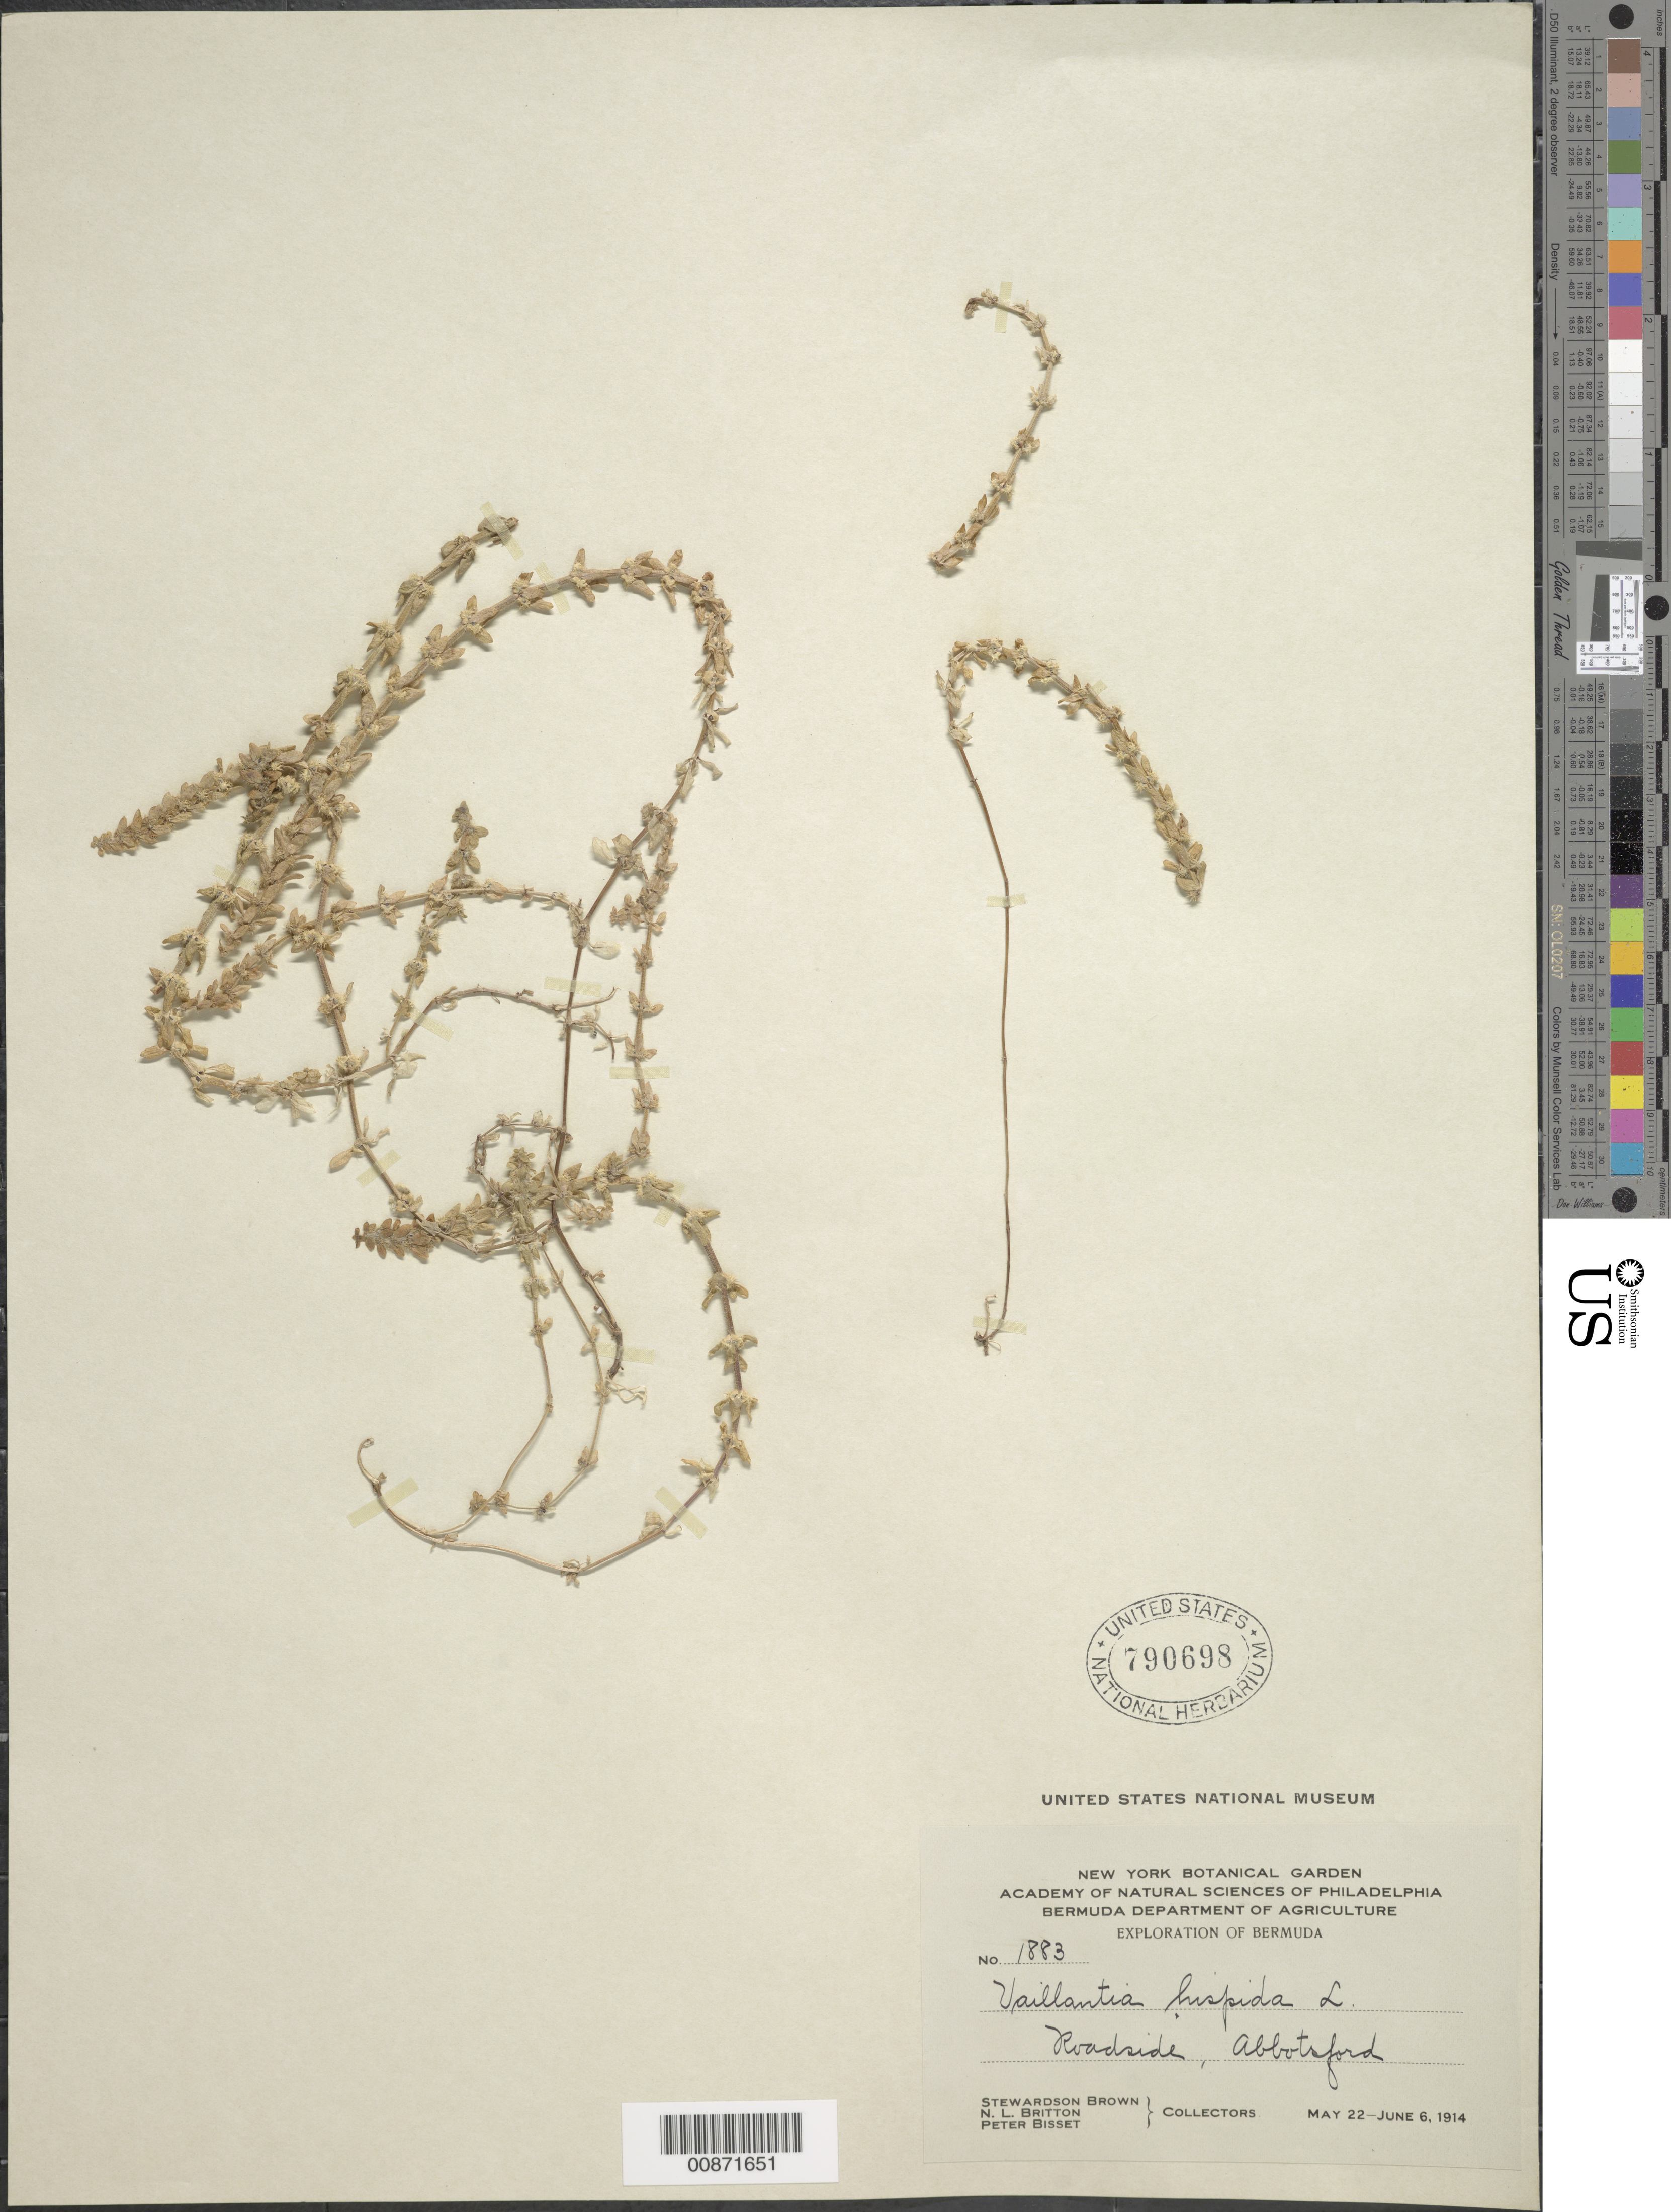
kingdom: Plantae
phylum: Tracheophyta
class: Magnoliopsida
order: Gentianales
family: Rubiaceae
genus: Valantia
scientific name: Valantia hispida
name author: L.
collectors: S. Brown, N. Britton & P. Bisset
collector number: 1883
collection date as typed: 22 May 1914 to 06 Jun 1914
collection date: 1914-05-22/1914-06-06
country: Bermuda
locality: Abbotsford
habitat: Roadside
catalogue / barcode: US 790698